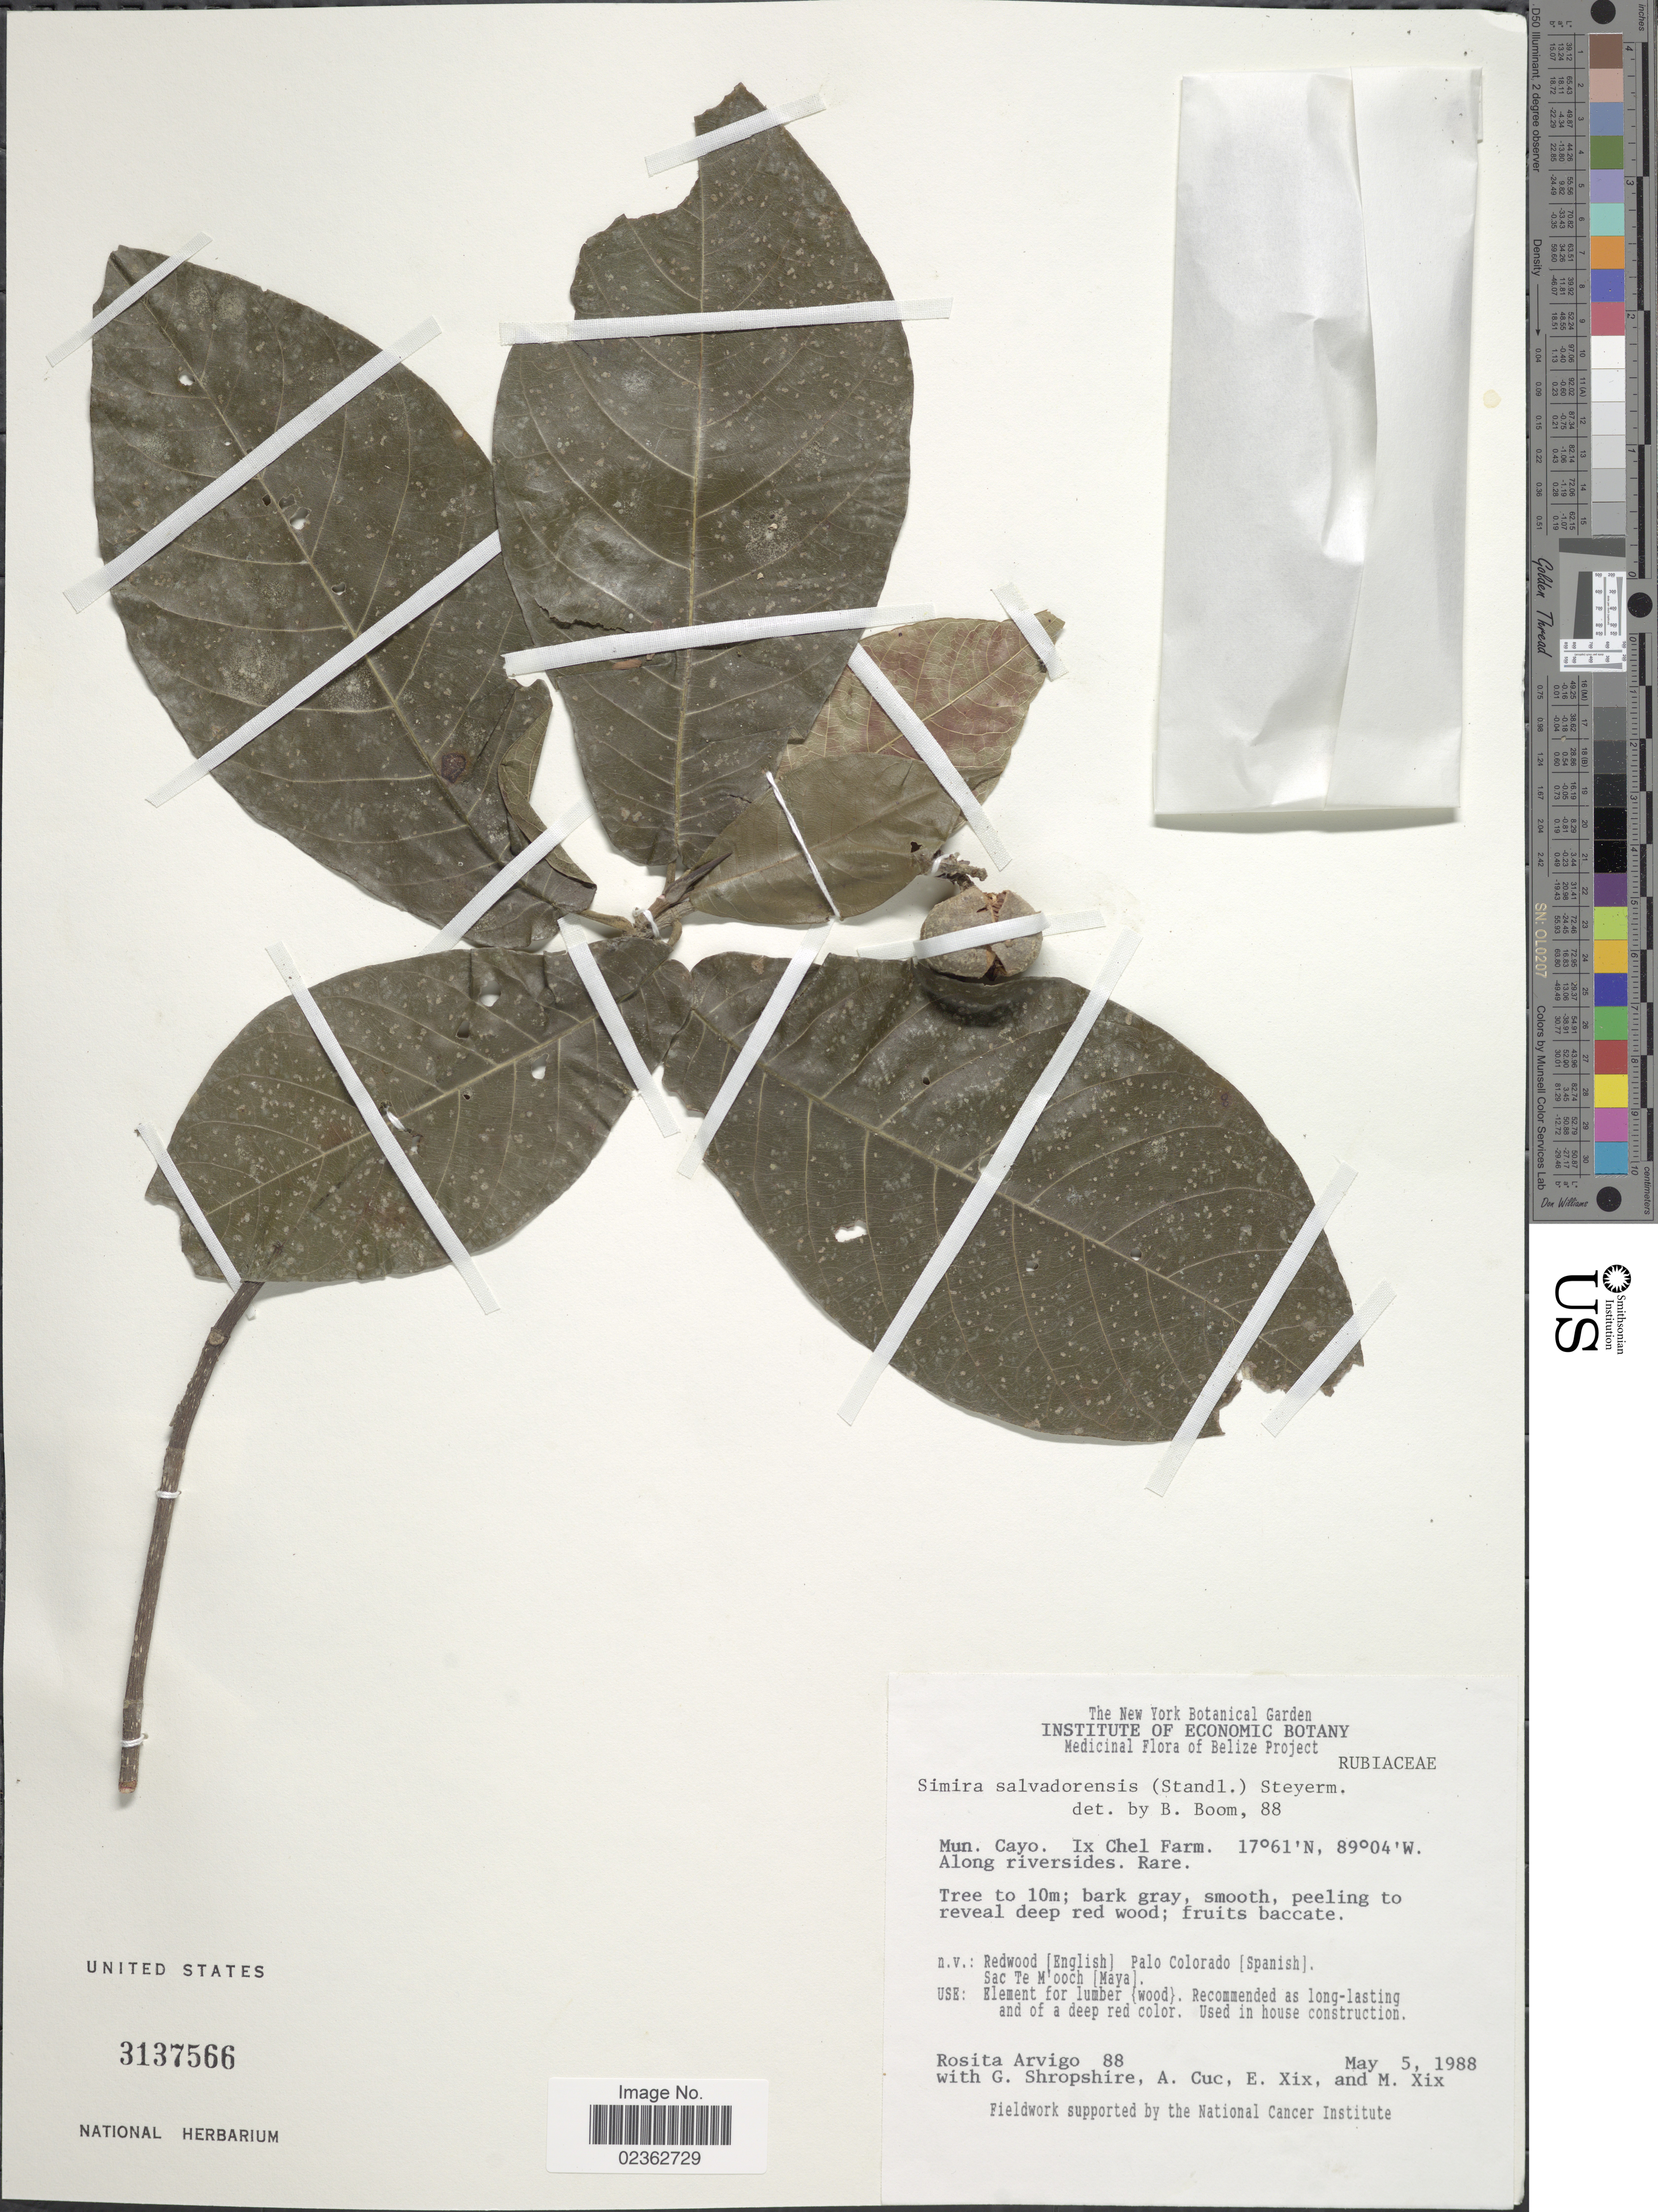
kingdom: Plantae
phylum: Tracheophyta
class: Magnoliopsida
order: Gentianales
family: Rubiaceae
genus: Simira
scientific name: Simira salvadorensis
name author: Standl.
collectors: R. Arvigo, G. Shropshire, A. Cuc, E. Xix & M. Xix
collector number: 88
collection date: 1988-05-05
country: Belize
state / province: Cayo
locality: Ix Chel Farm, along riversides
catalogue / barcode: US 3137566